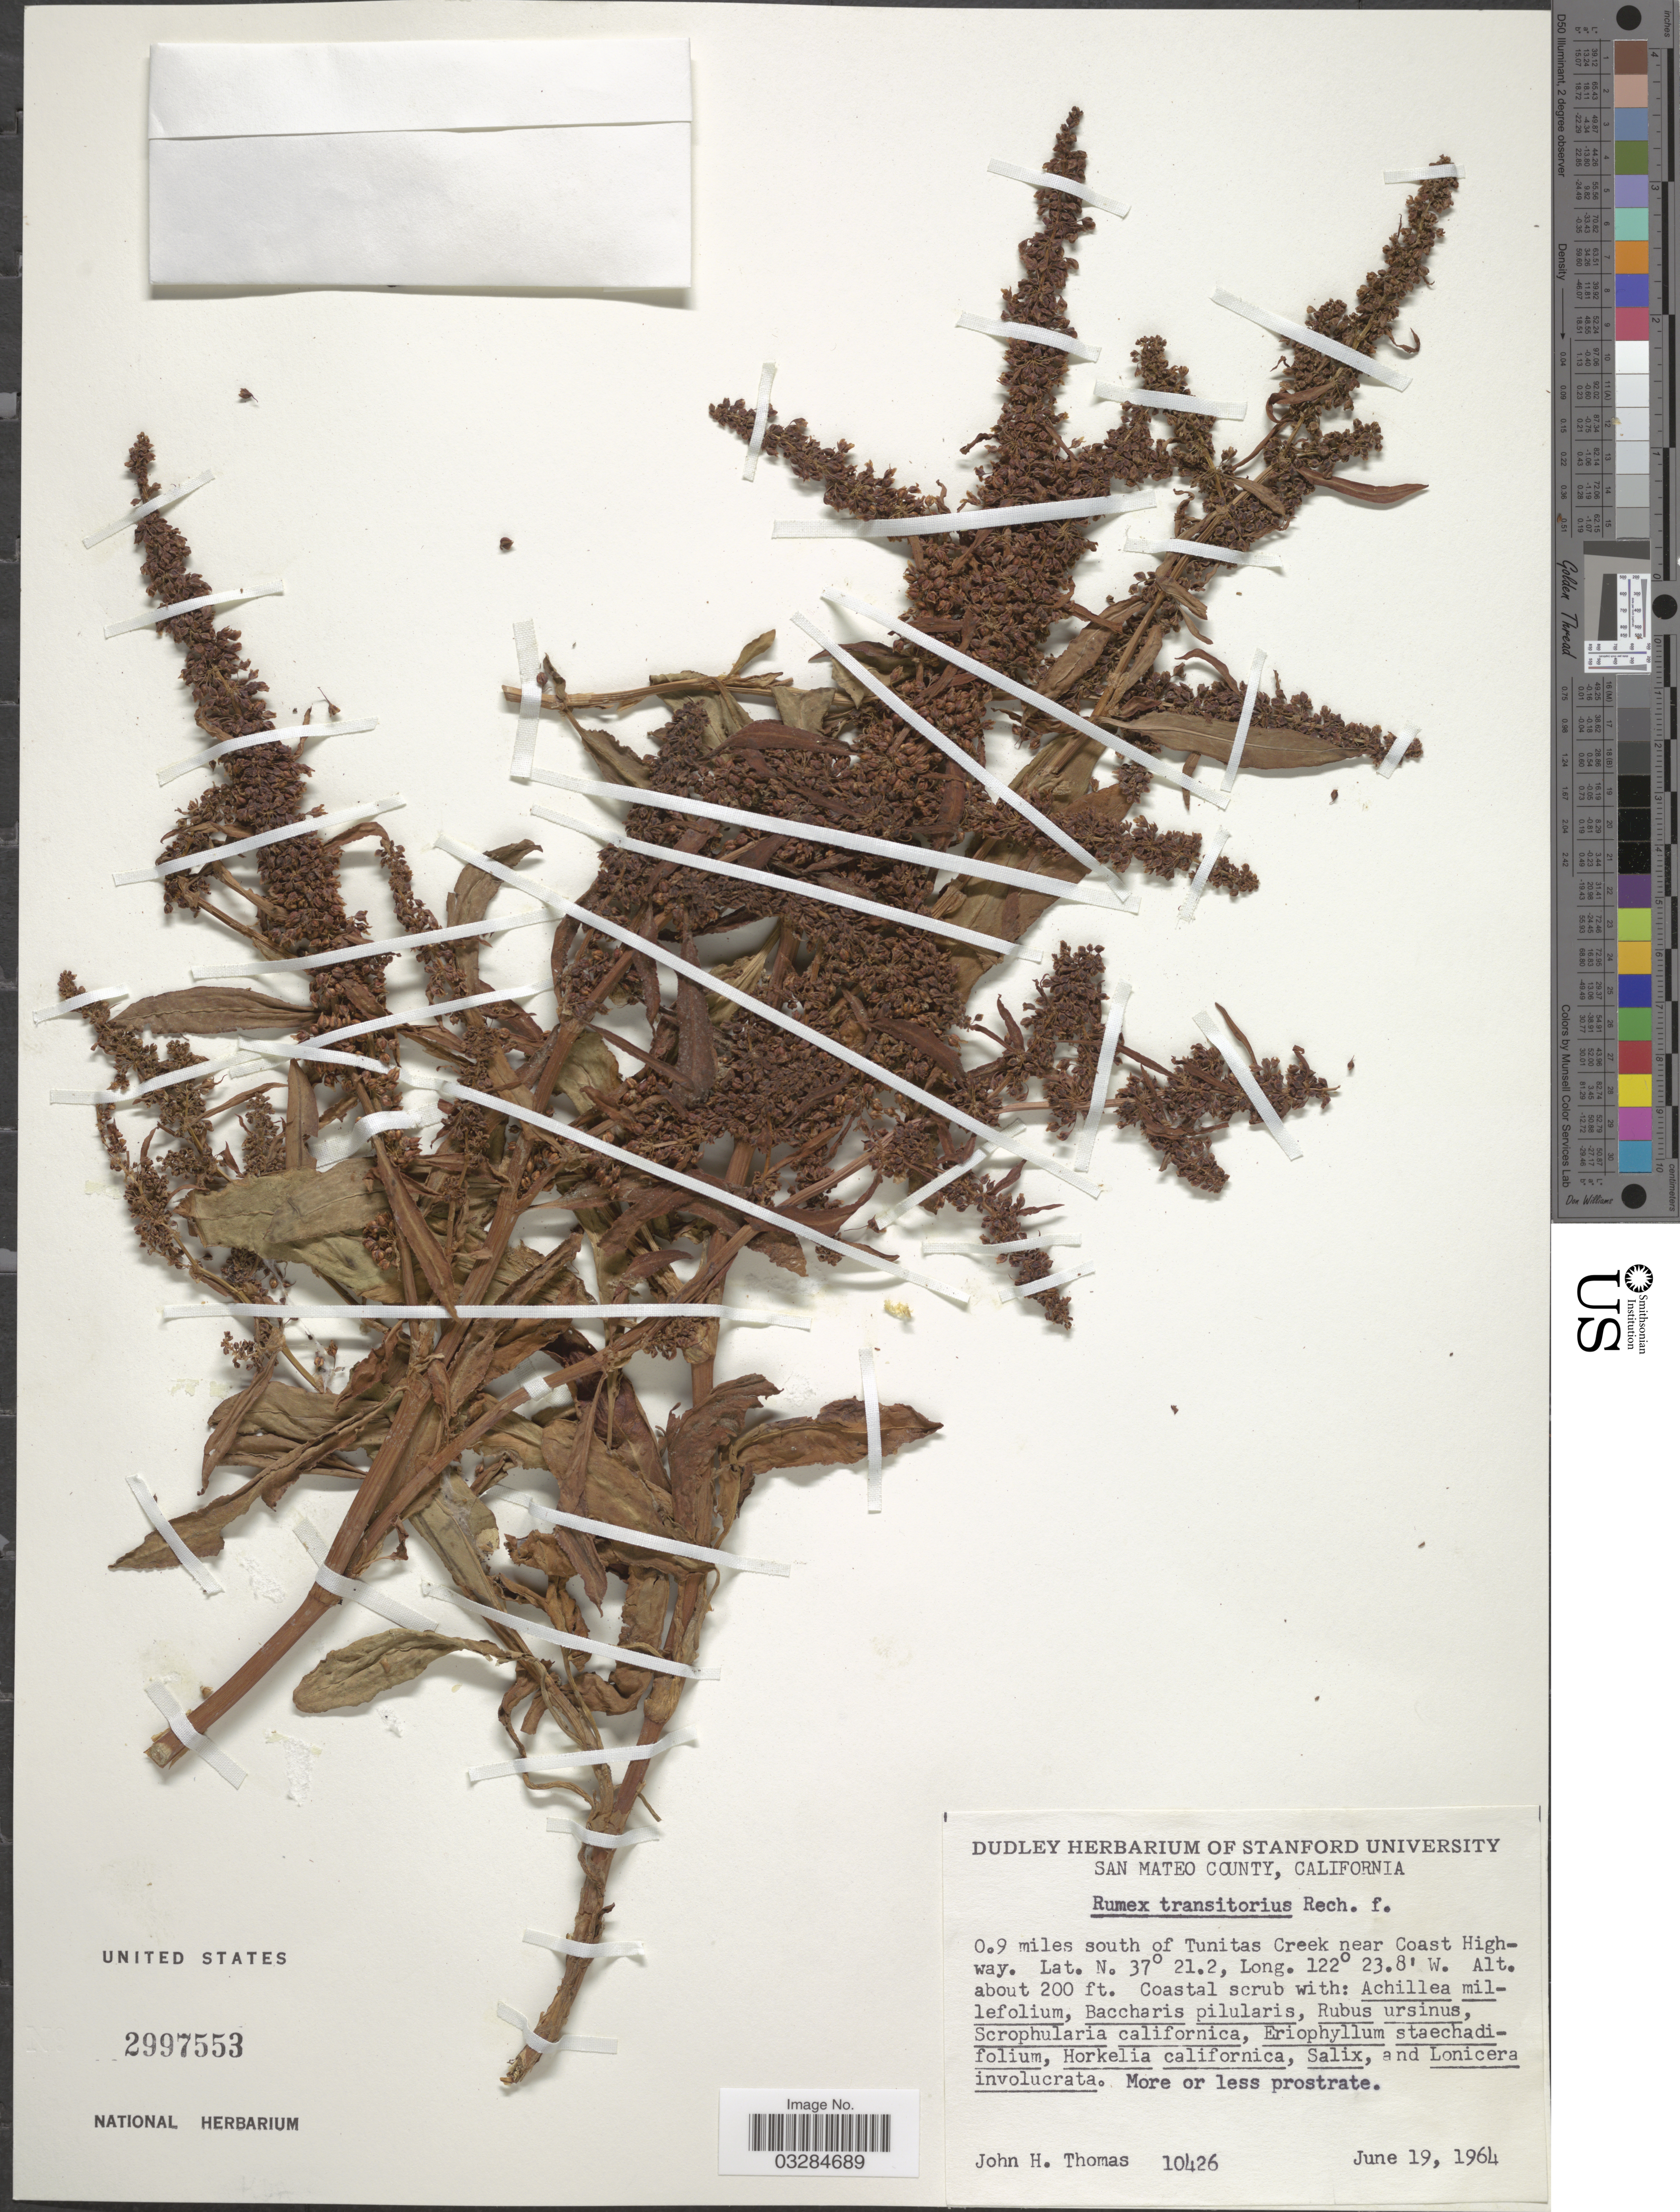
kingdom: Plantae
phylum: Tracheophyta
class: Magnoliopsida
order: Caryophyllales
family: Polygonaceae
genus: Rumex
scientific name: Rumex transitorius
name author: Rech. f.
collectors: J. H. Thomas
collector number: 10426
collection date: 1964-06-19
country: United States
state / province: California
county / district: San Mateo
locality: San Mateo County. 0.9 miles south of Tunitas Creek near Coast Highway.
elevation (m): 61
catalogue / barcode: US 2997553